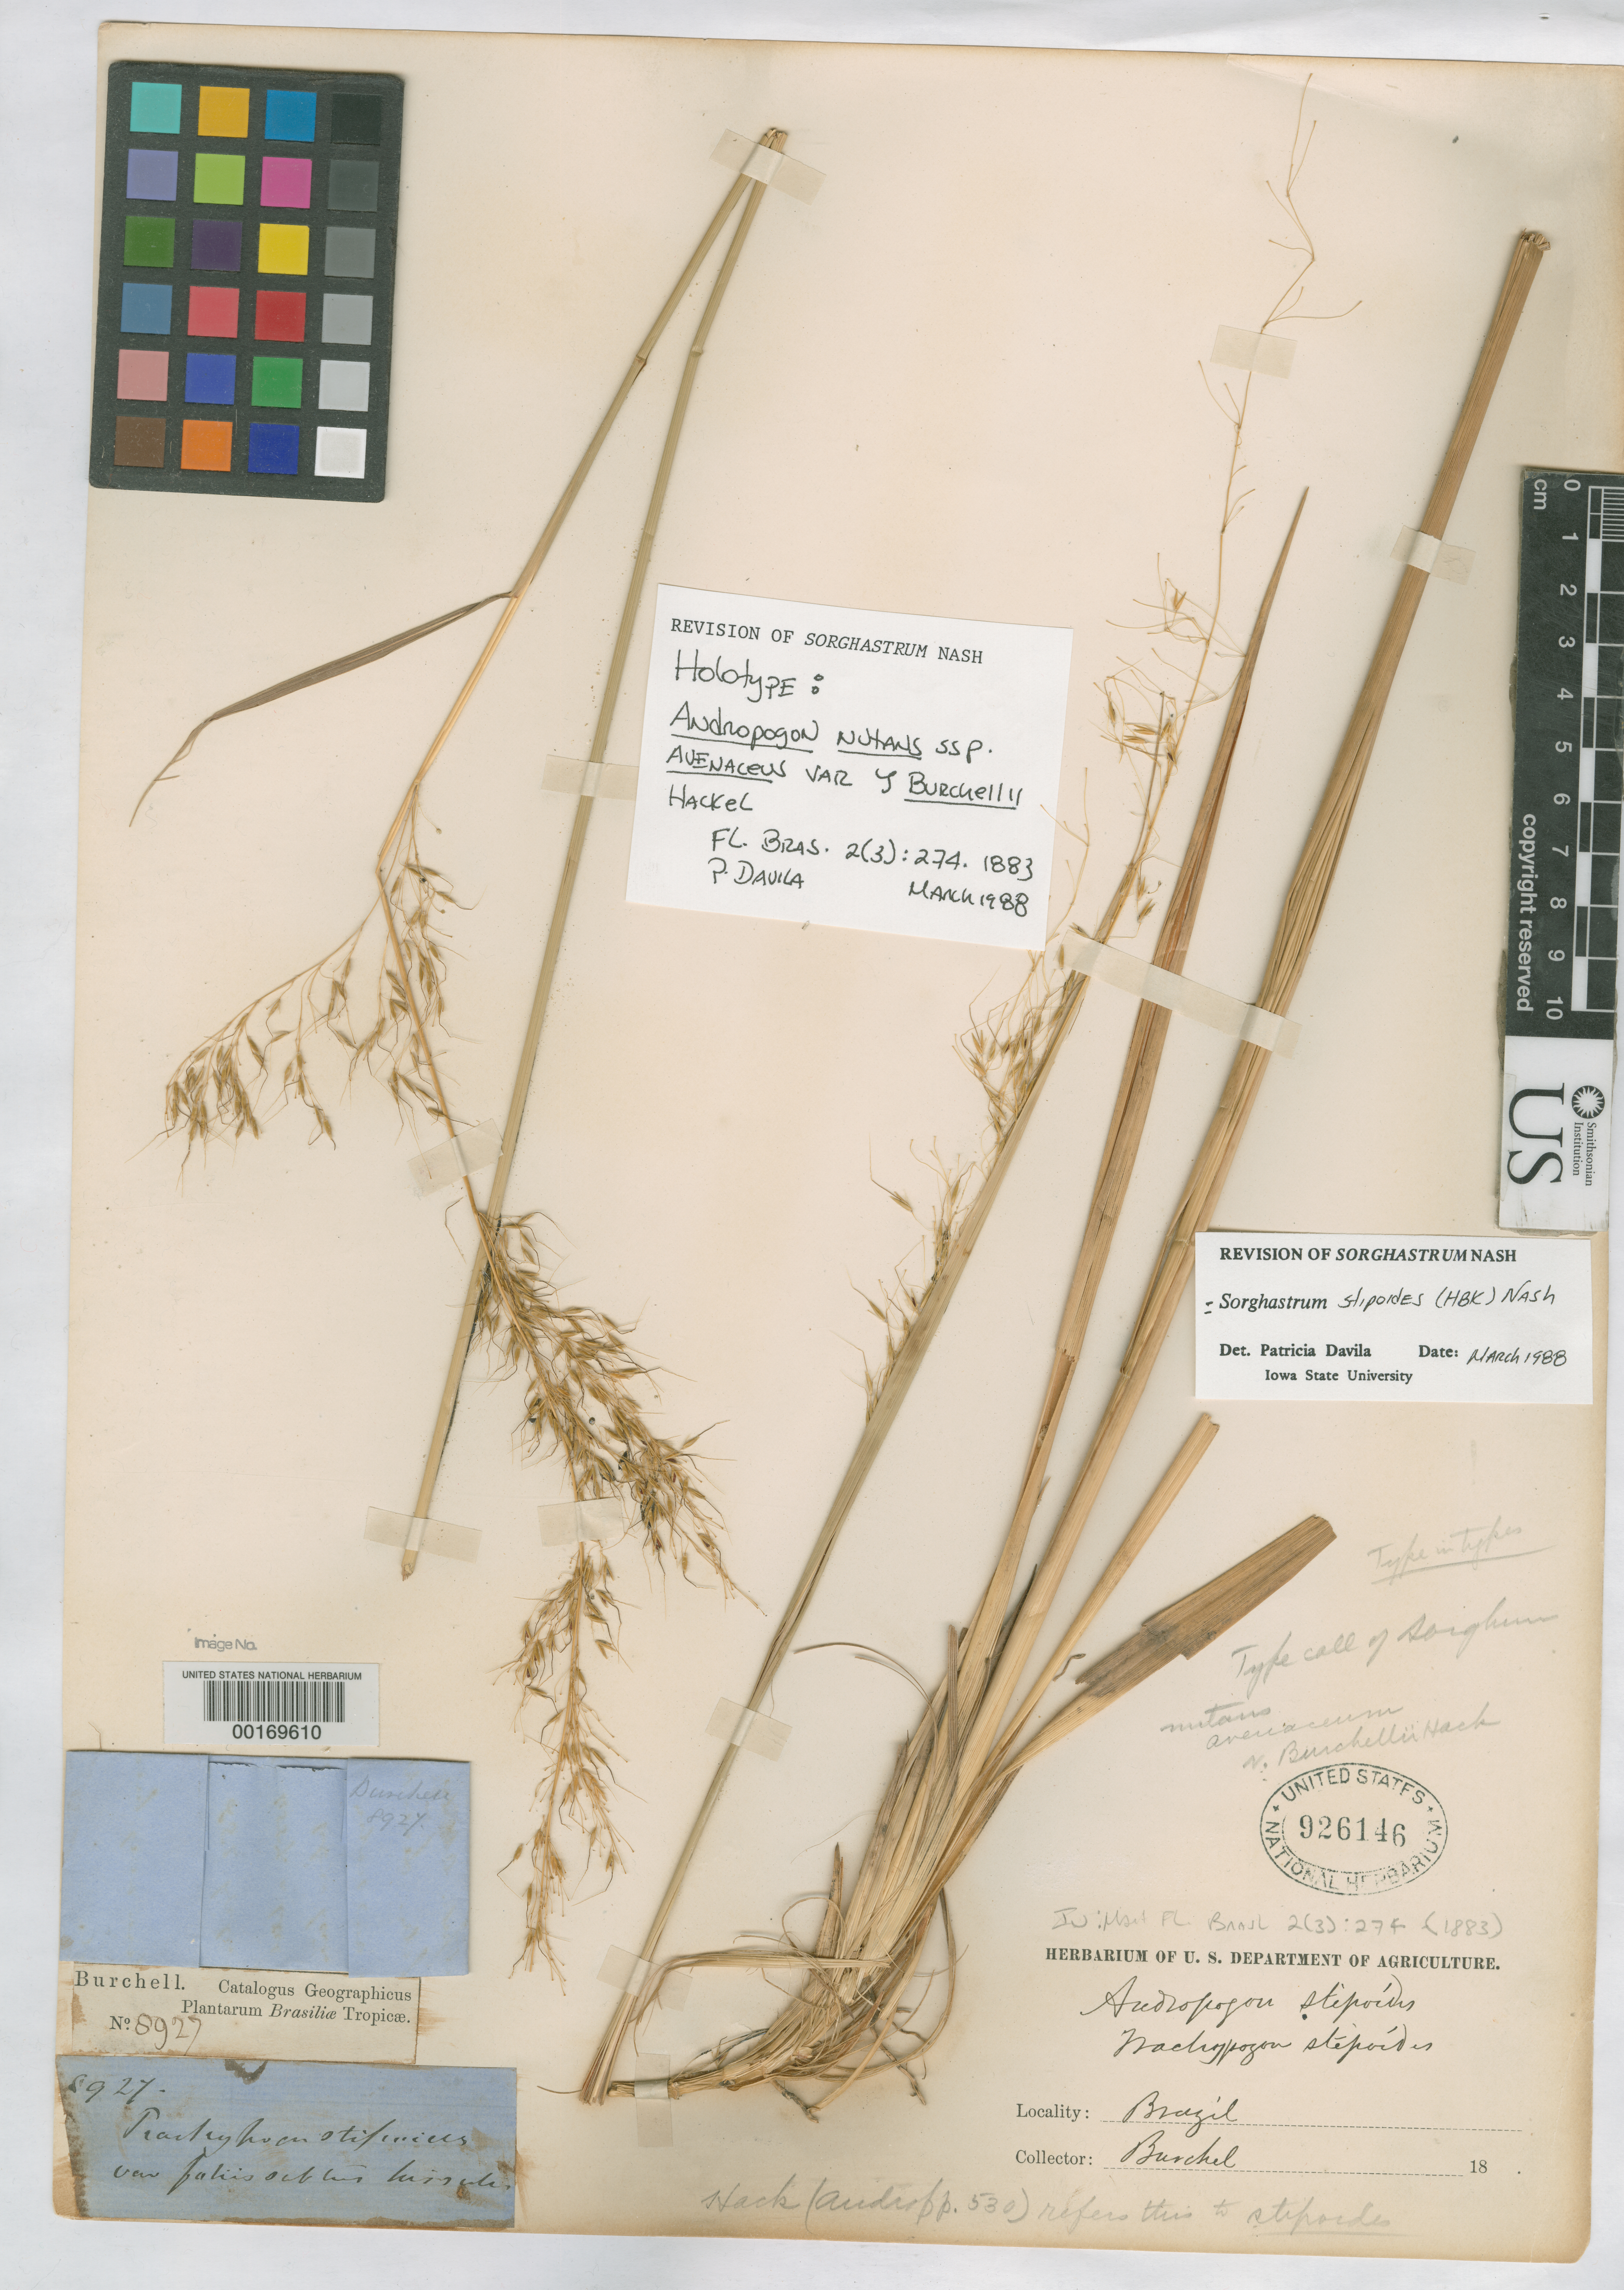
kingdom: Plantae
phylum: Tracheophyta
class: Liliopsida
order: Poales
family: Poaceae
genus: Andropogon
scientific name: Andropogon nutans var. burchellii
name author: Hack. in Mart.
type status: Isotype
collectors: W. J. Burchell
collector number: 8927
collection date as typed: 18--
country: Brazil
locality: S. Joao, Tocantins.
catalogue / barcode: US 926146